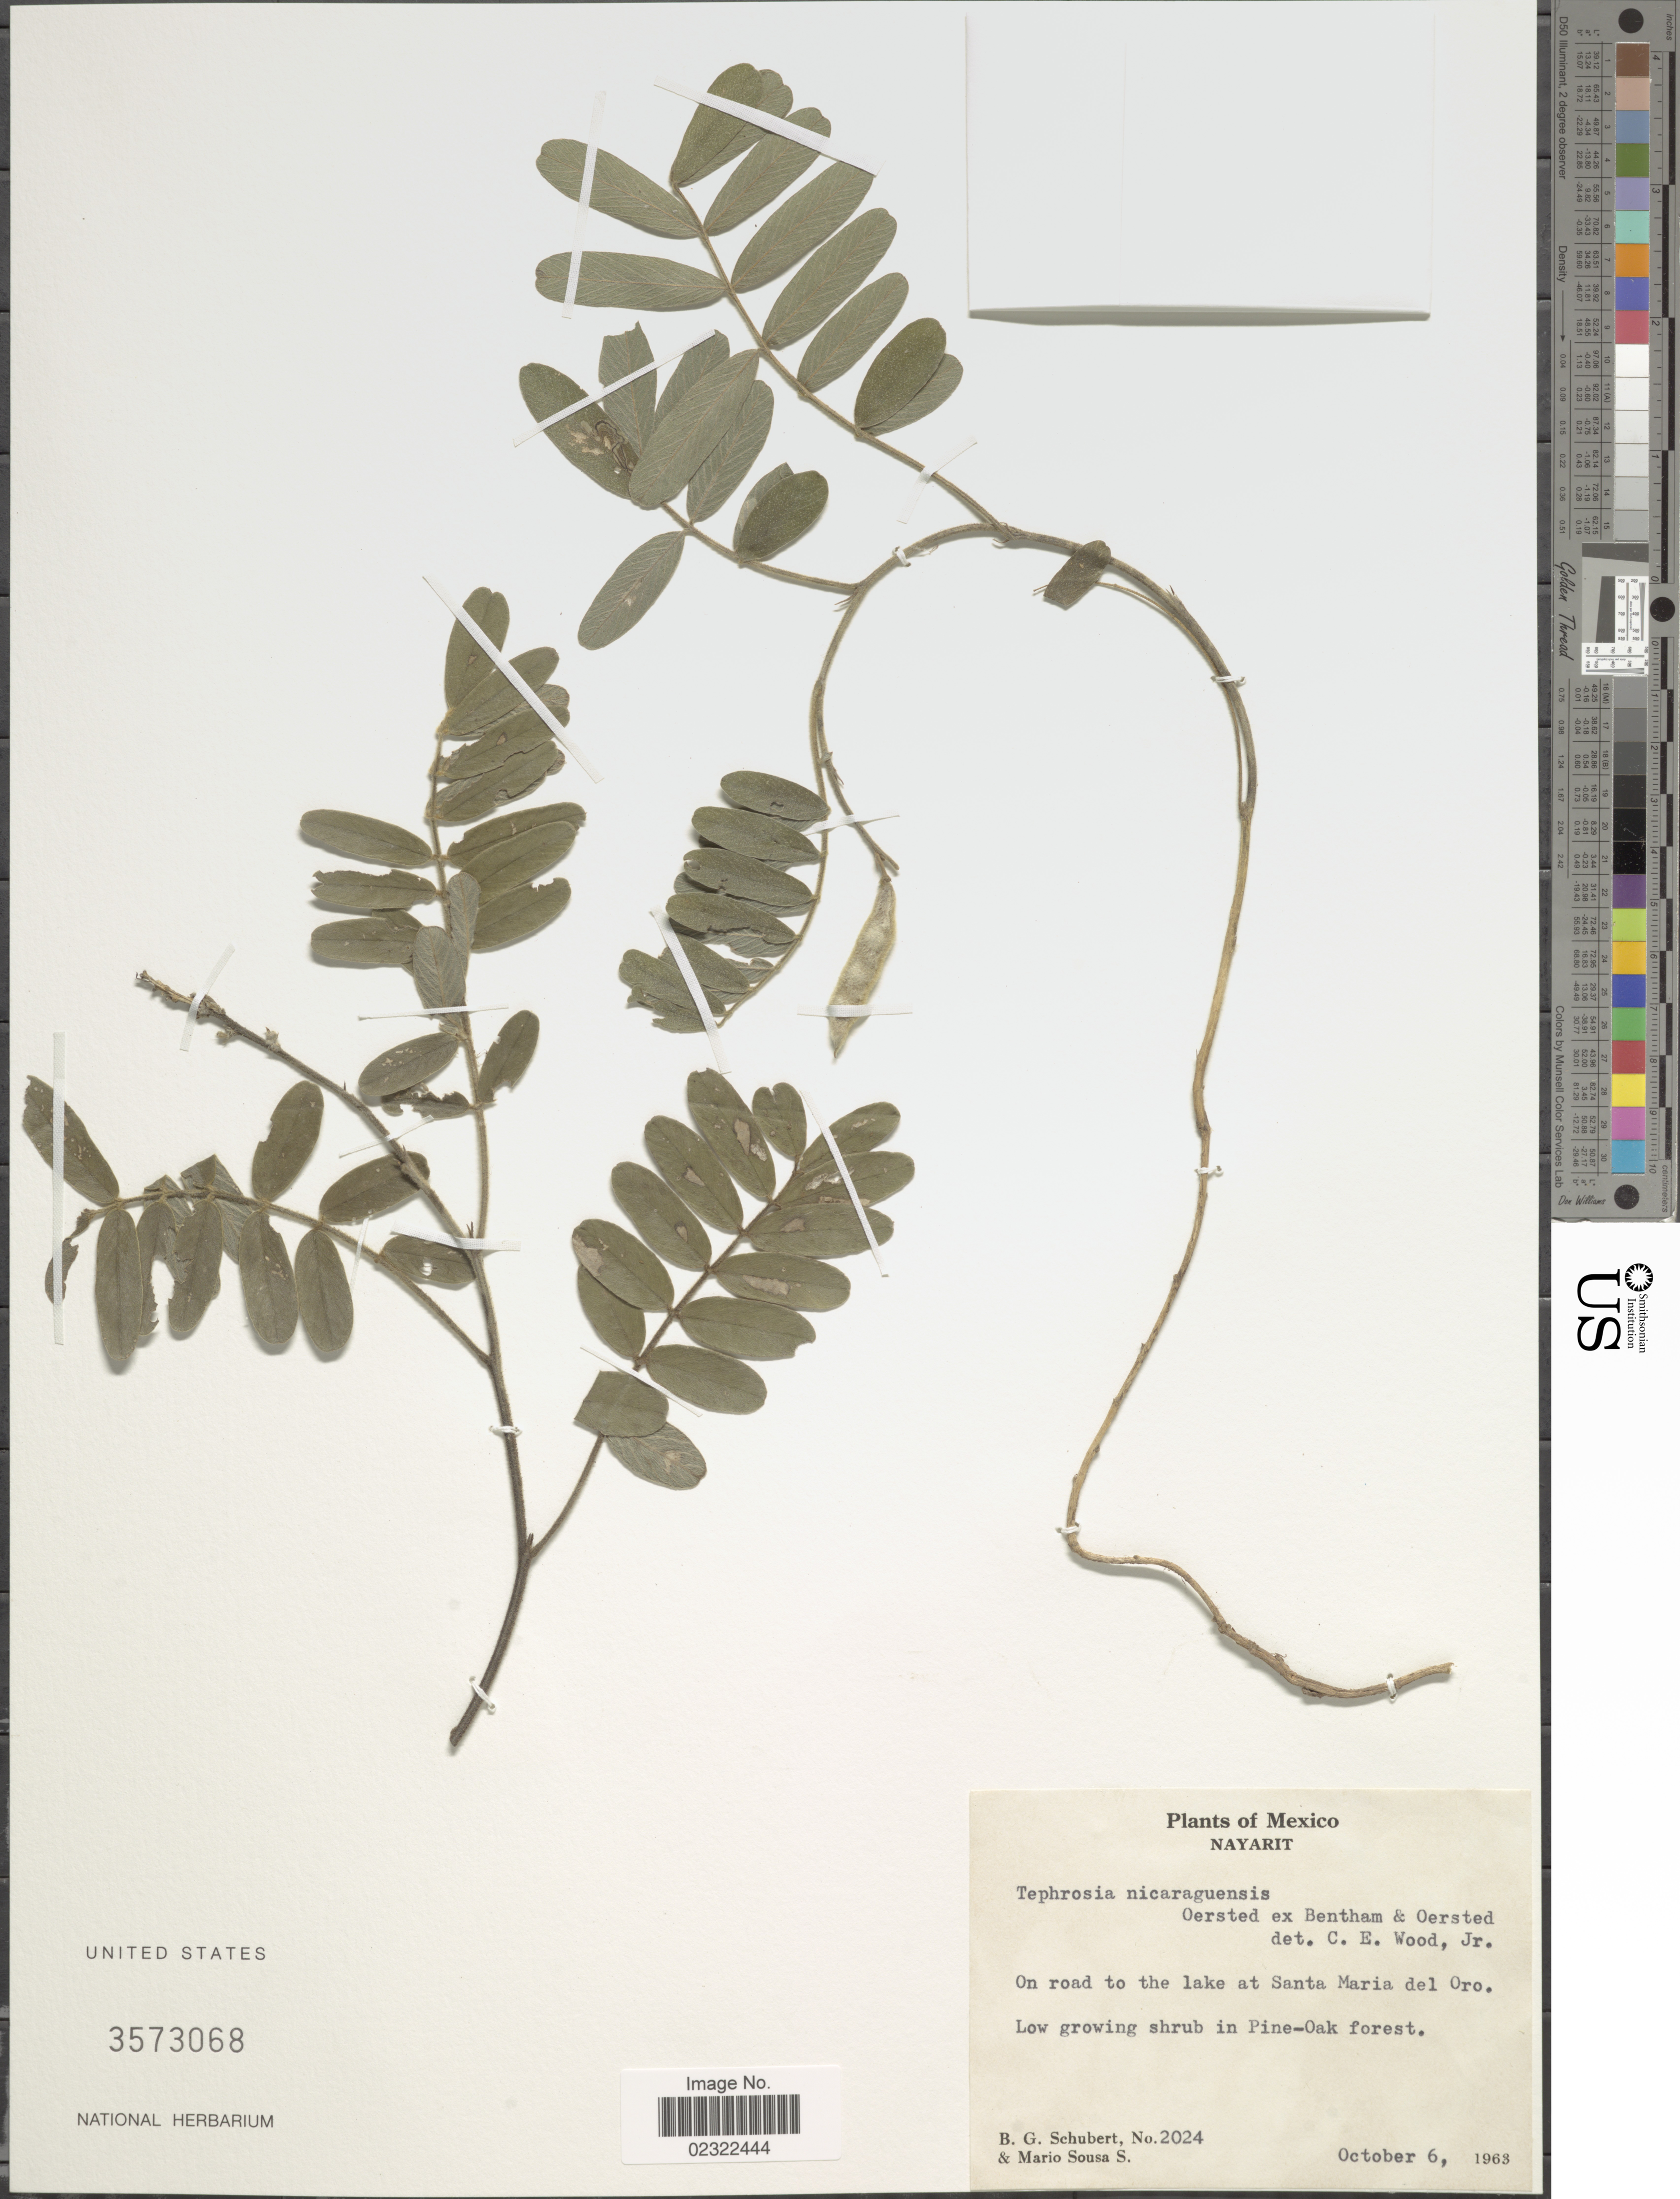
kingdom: Plantae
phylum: Tracheophyta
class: Magnoliopsida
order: Fabales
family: Fabaceae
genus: Tephrosia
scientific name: Tephrosia nicaraguensis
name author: Oerst.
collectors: B. Schubert & M. Sousa S.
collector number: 2024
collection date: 1963-10-06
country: Mexico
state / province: Nayarit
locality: Mexico. Nayarit. On road to the lake at Santa maria del Oro.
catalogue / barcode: US 3573068